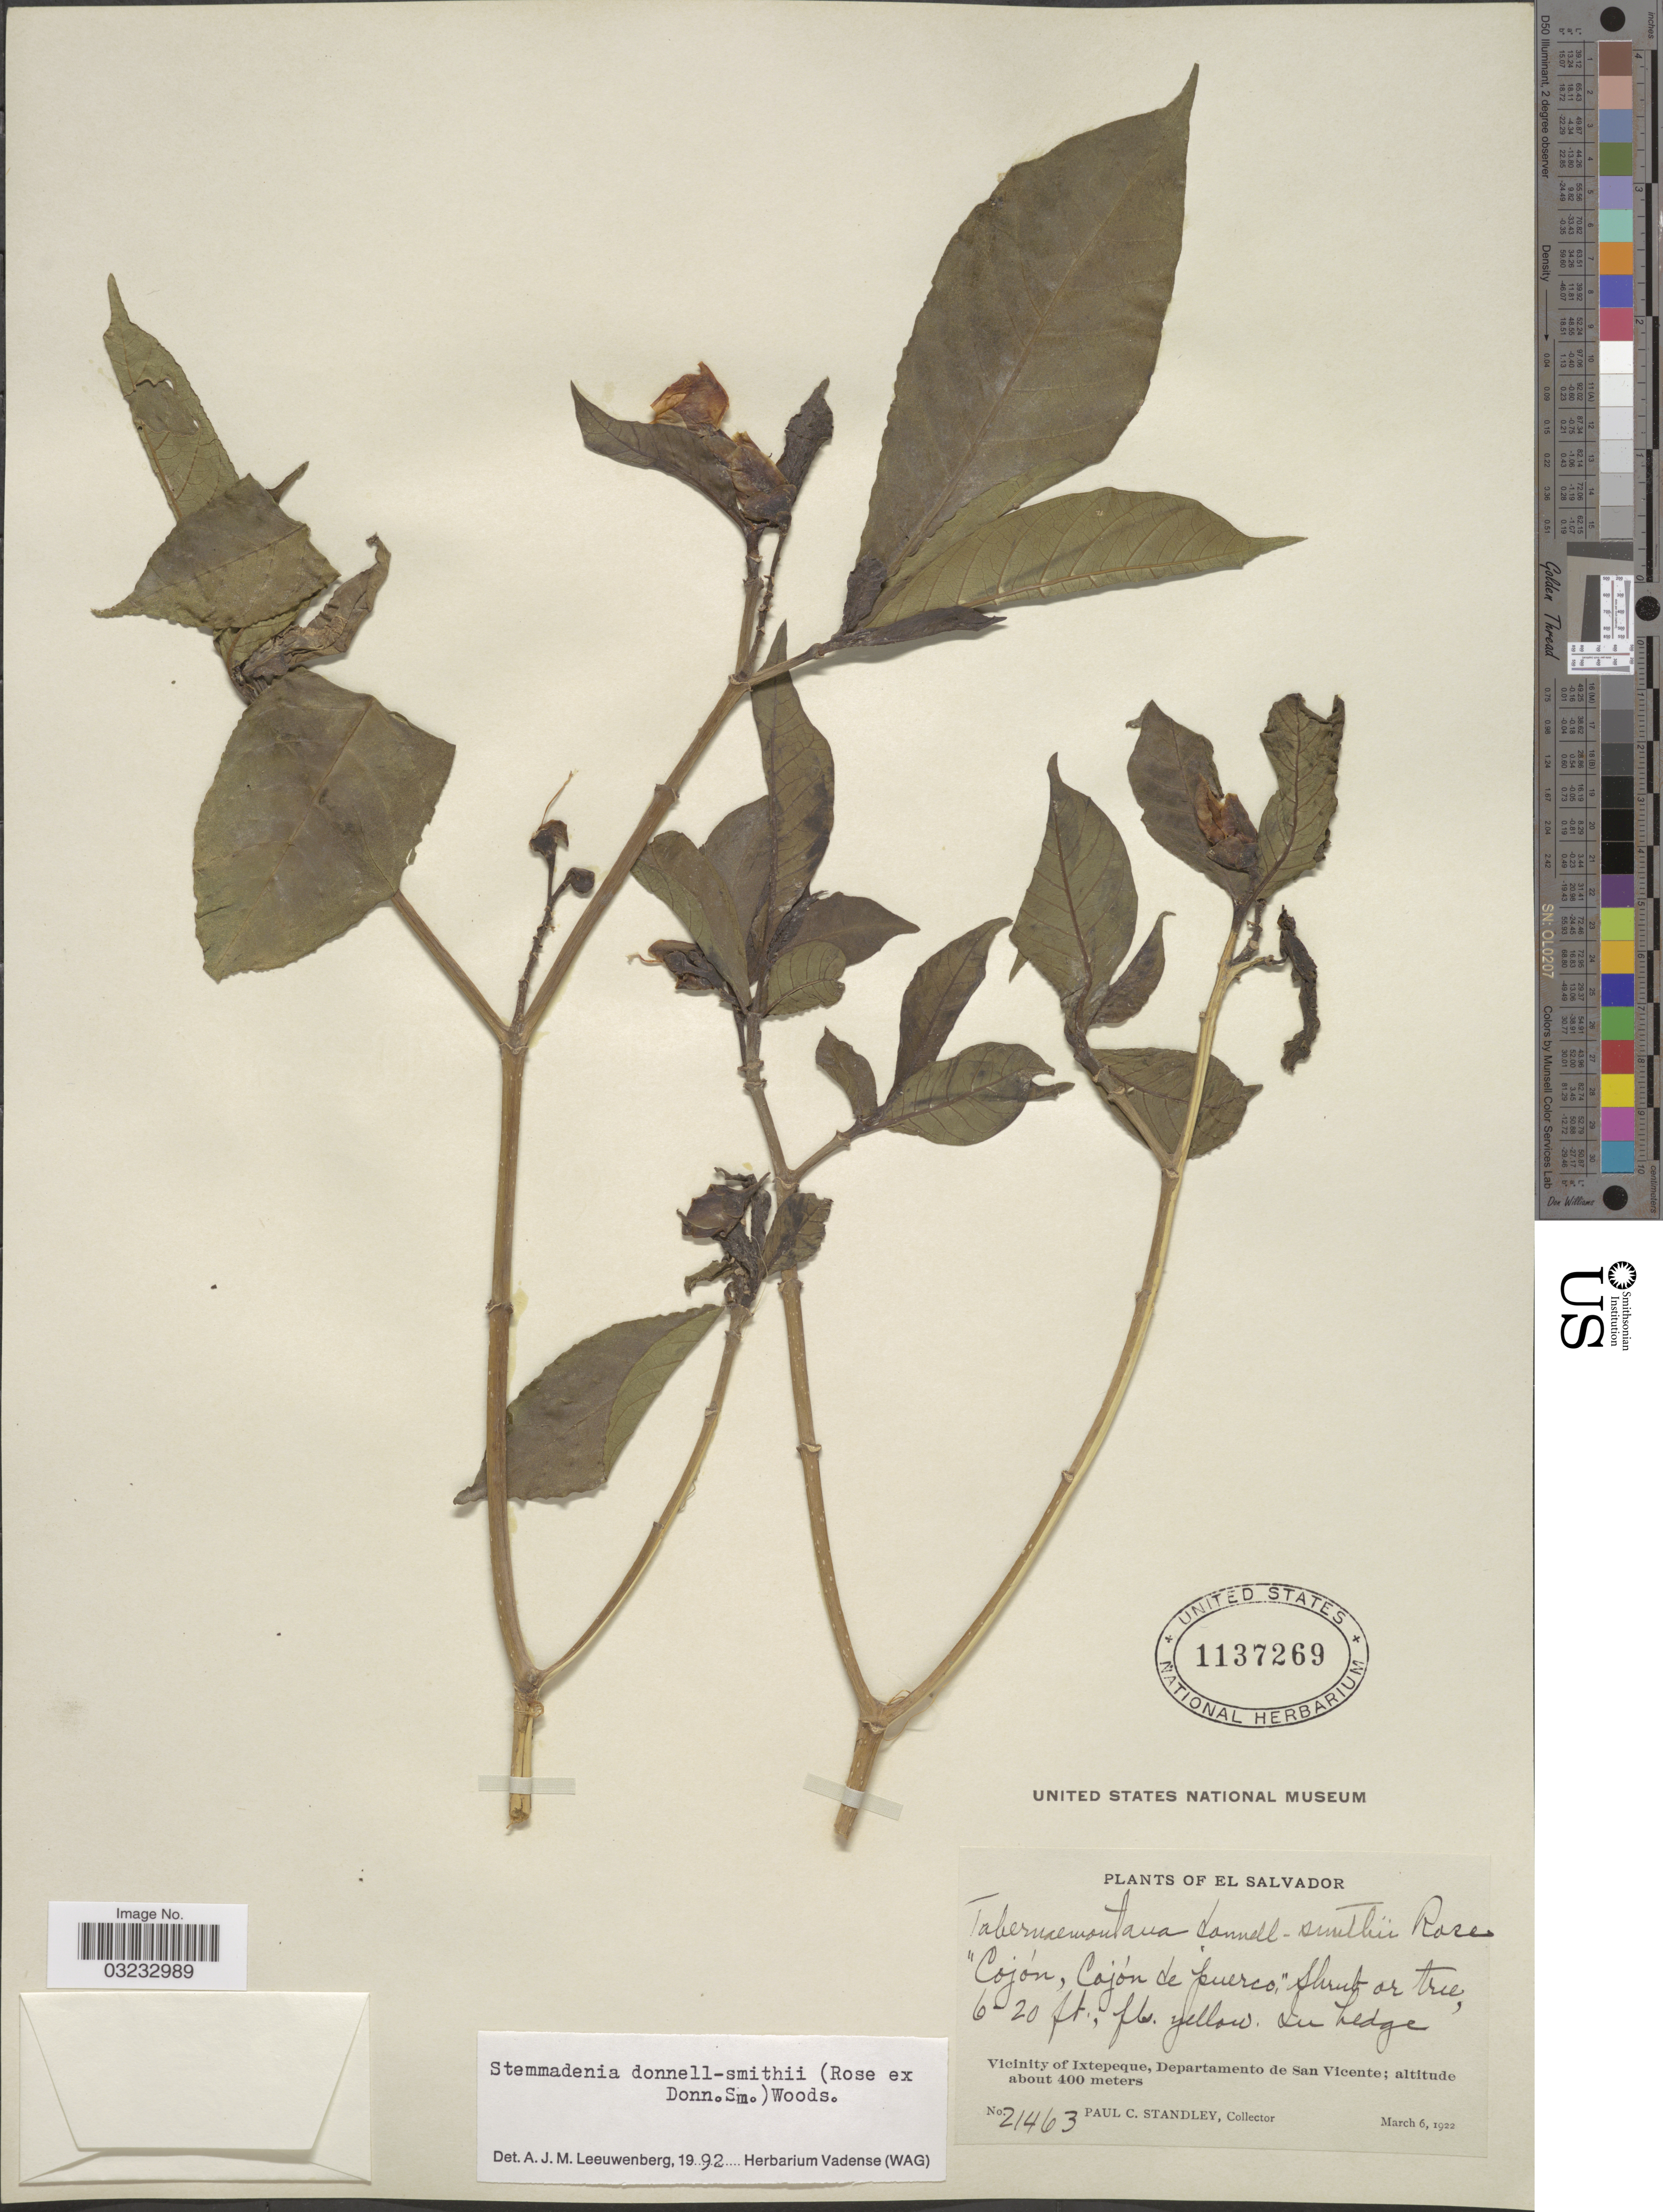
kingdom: Plantae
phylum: Tracheophyta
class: Magnoliopsida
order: Gentianales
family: Apocynaceae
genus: Stemmadenia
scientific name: Stemmadenia donnell-smithii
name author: (Rose ex Donn. Sm.) Woodson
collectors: P. C. Standley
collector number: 21463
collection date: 1922-03-06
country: El Salvador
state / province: San Vincente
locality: Vicinity of Ixtepeque, Departamento de San Vicente.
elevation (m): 400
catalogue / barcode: US 1137269